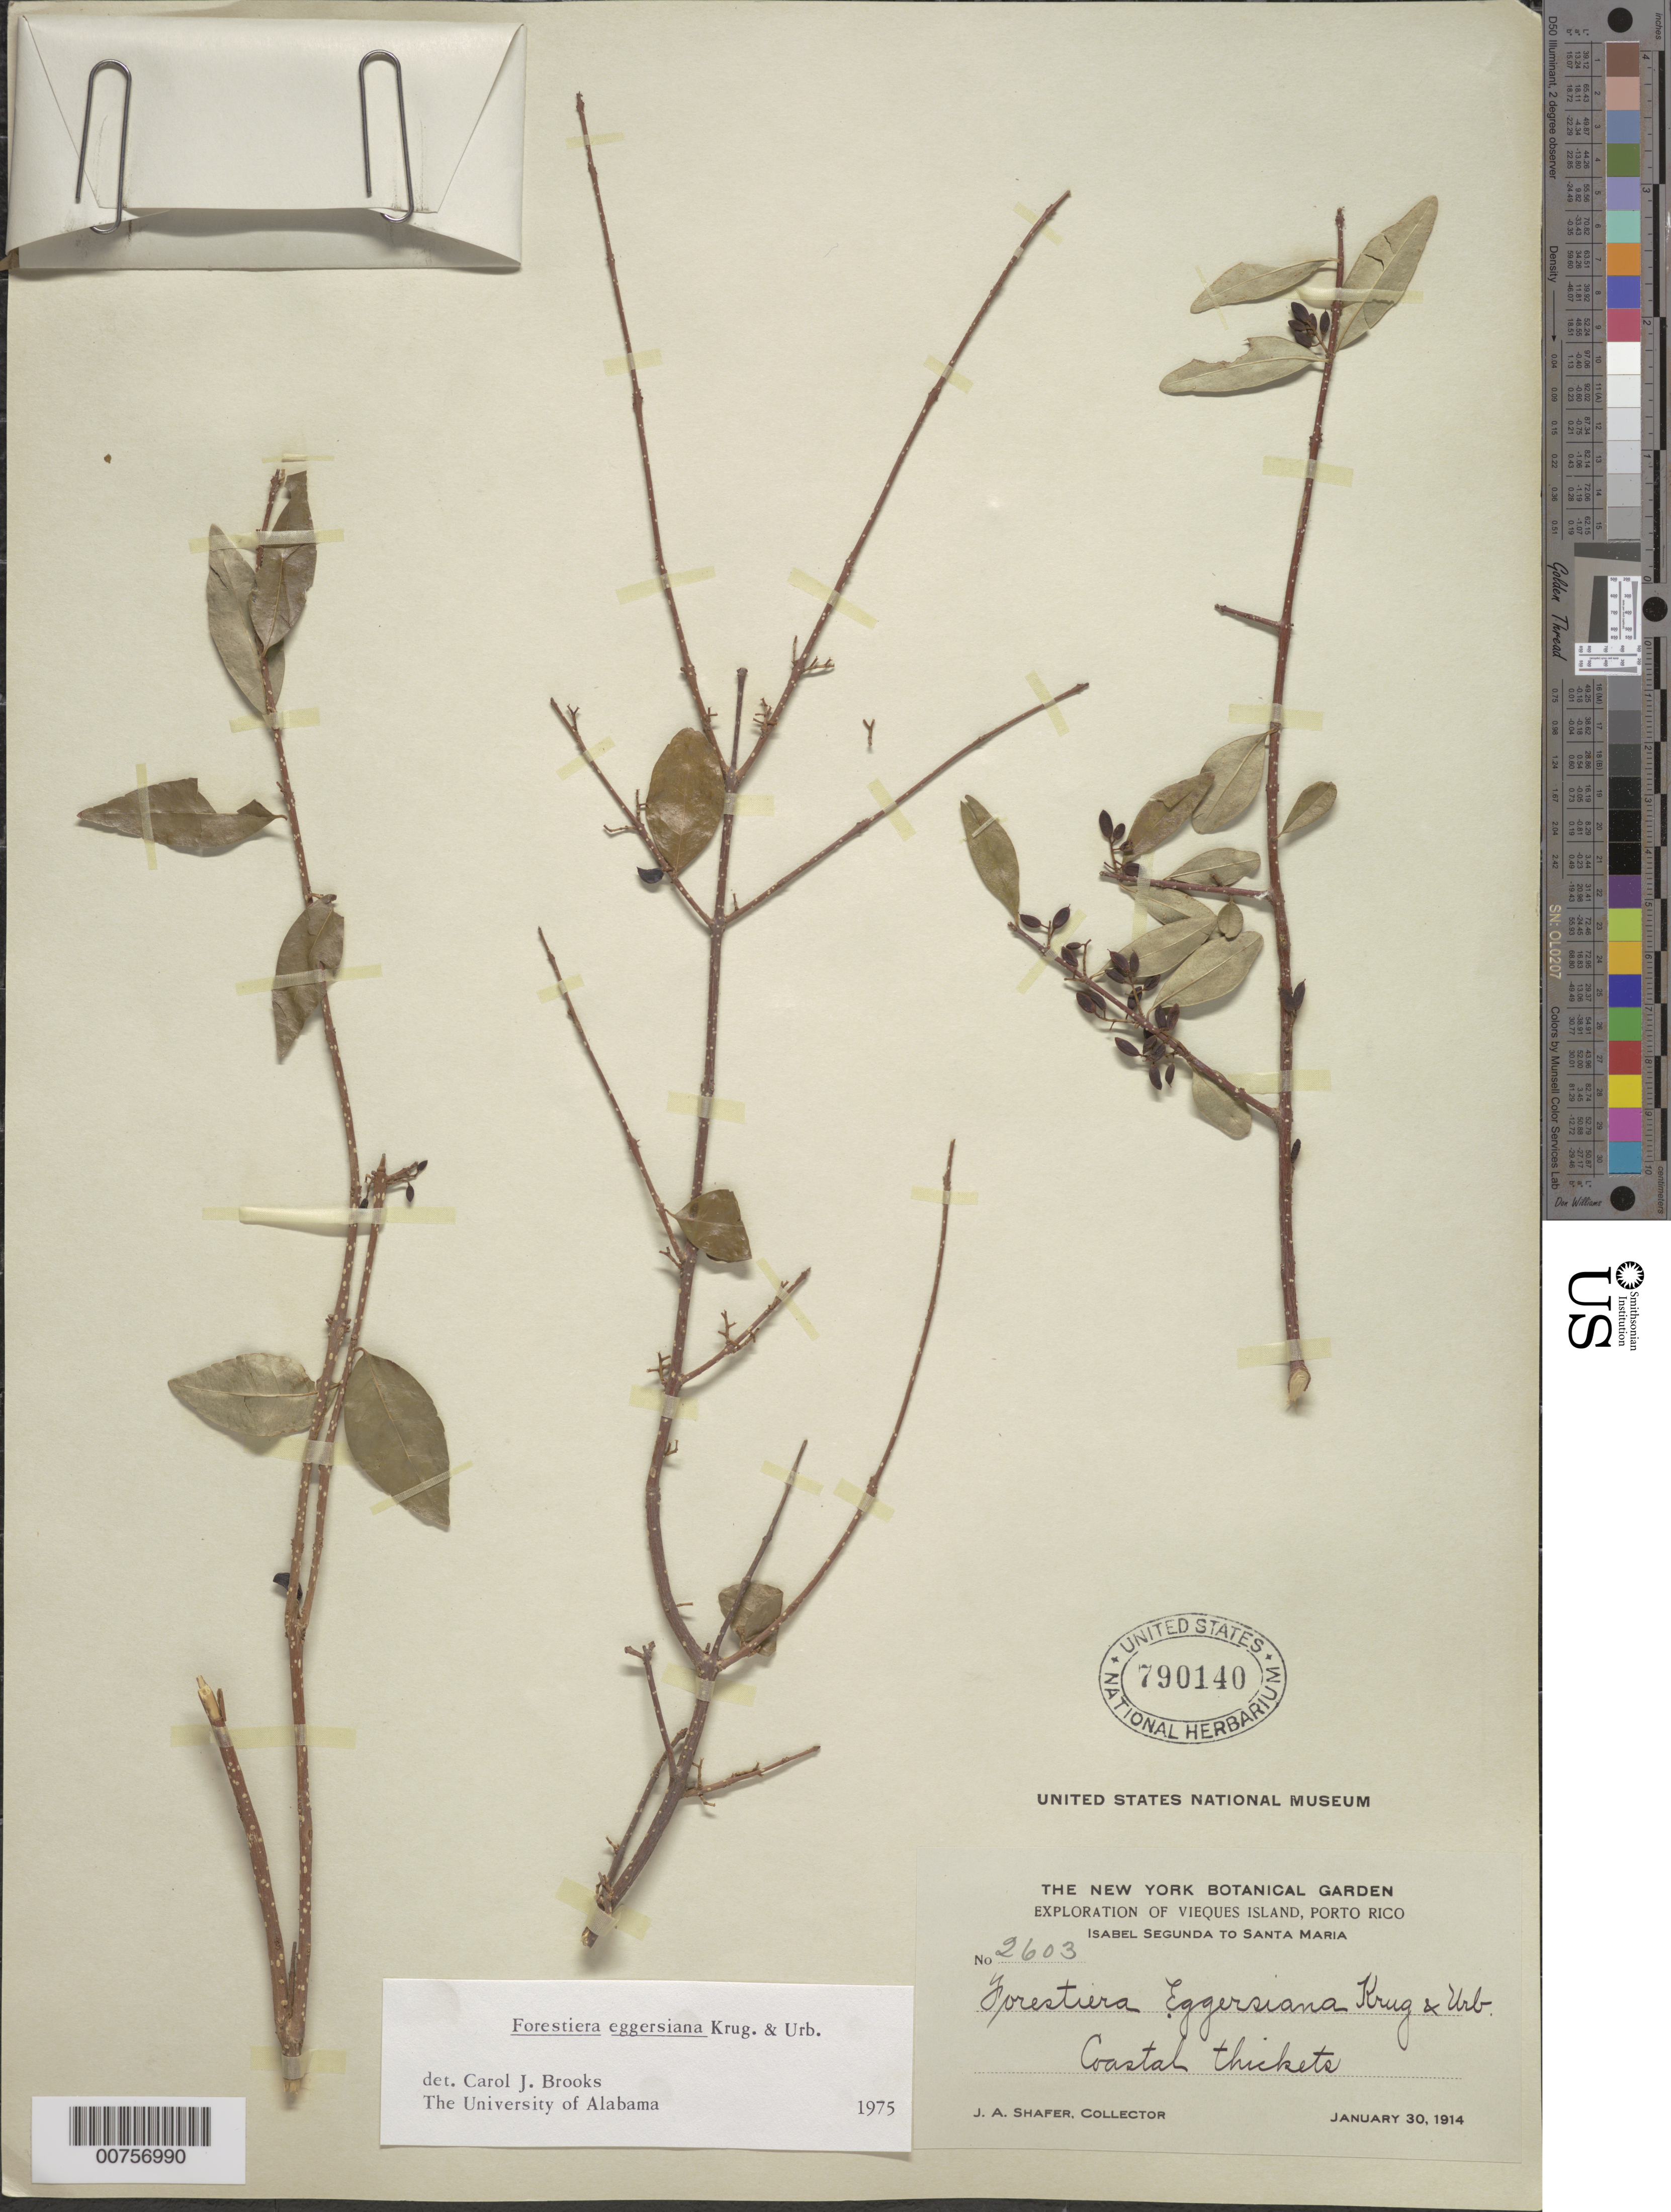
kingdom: Plantae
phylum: Tracheophyta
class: Magnoliopsida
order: Lamiales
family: Oleaceae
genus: Forestiera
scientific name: Forestiera eggersiana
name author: Krug & Urb.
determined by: Brooks, Cecil J.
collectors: J. A. Shafer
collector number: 2603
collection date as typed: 30 Jan 1914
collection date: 1914-01-30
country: Puerto Rico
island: Vieques I.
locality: Isabel Segunda to Santa María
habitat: Coastal thickets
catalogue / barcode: US 790140